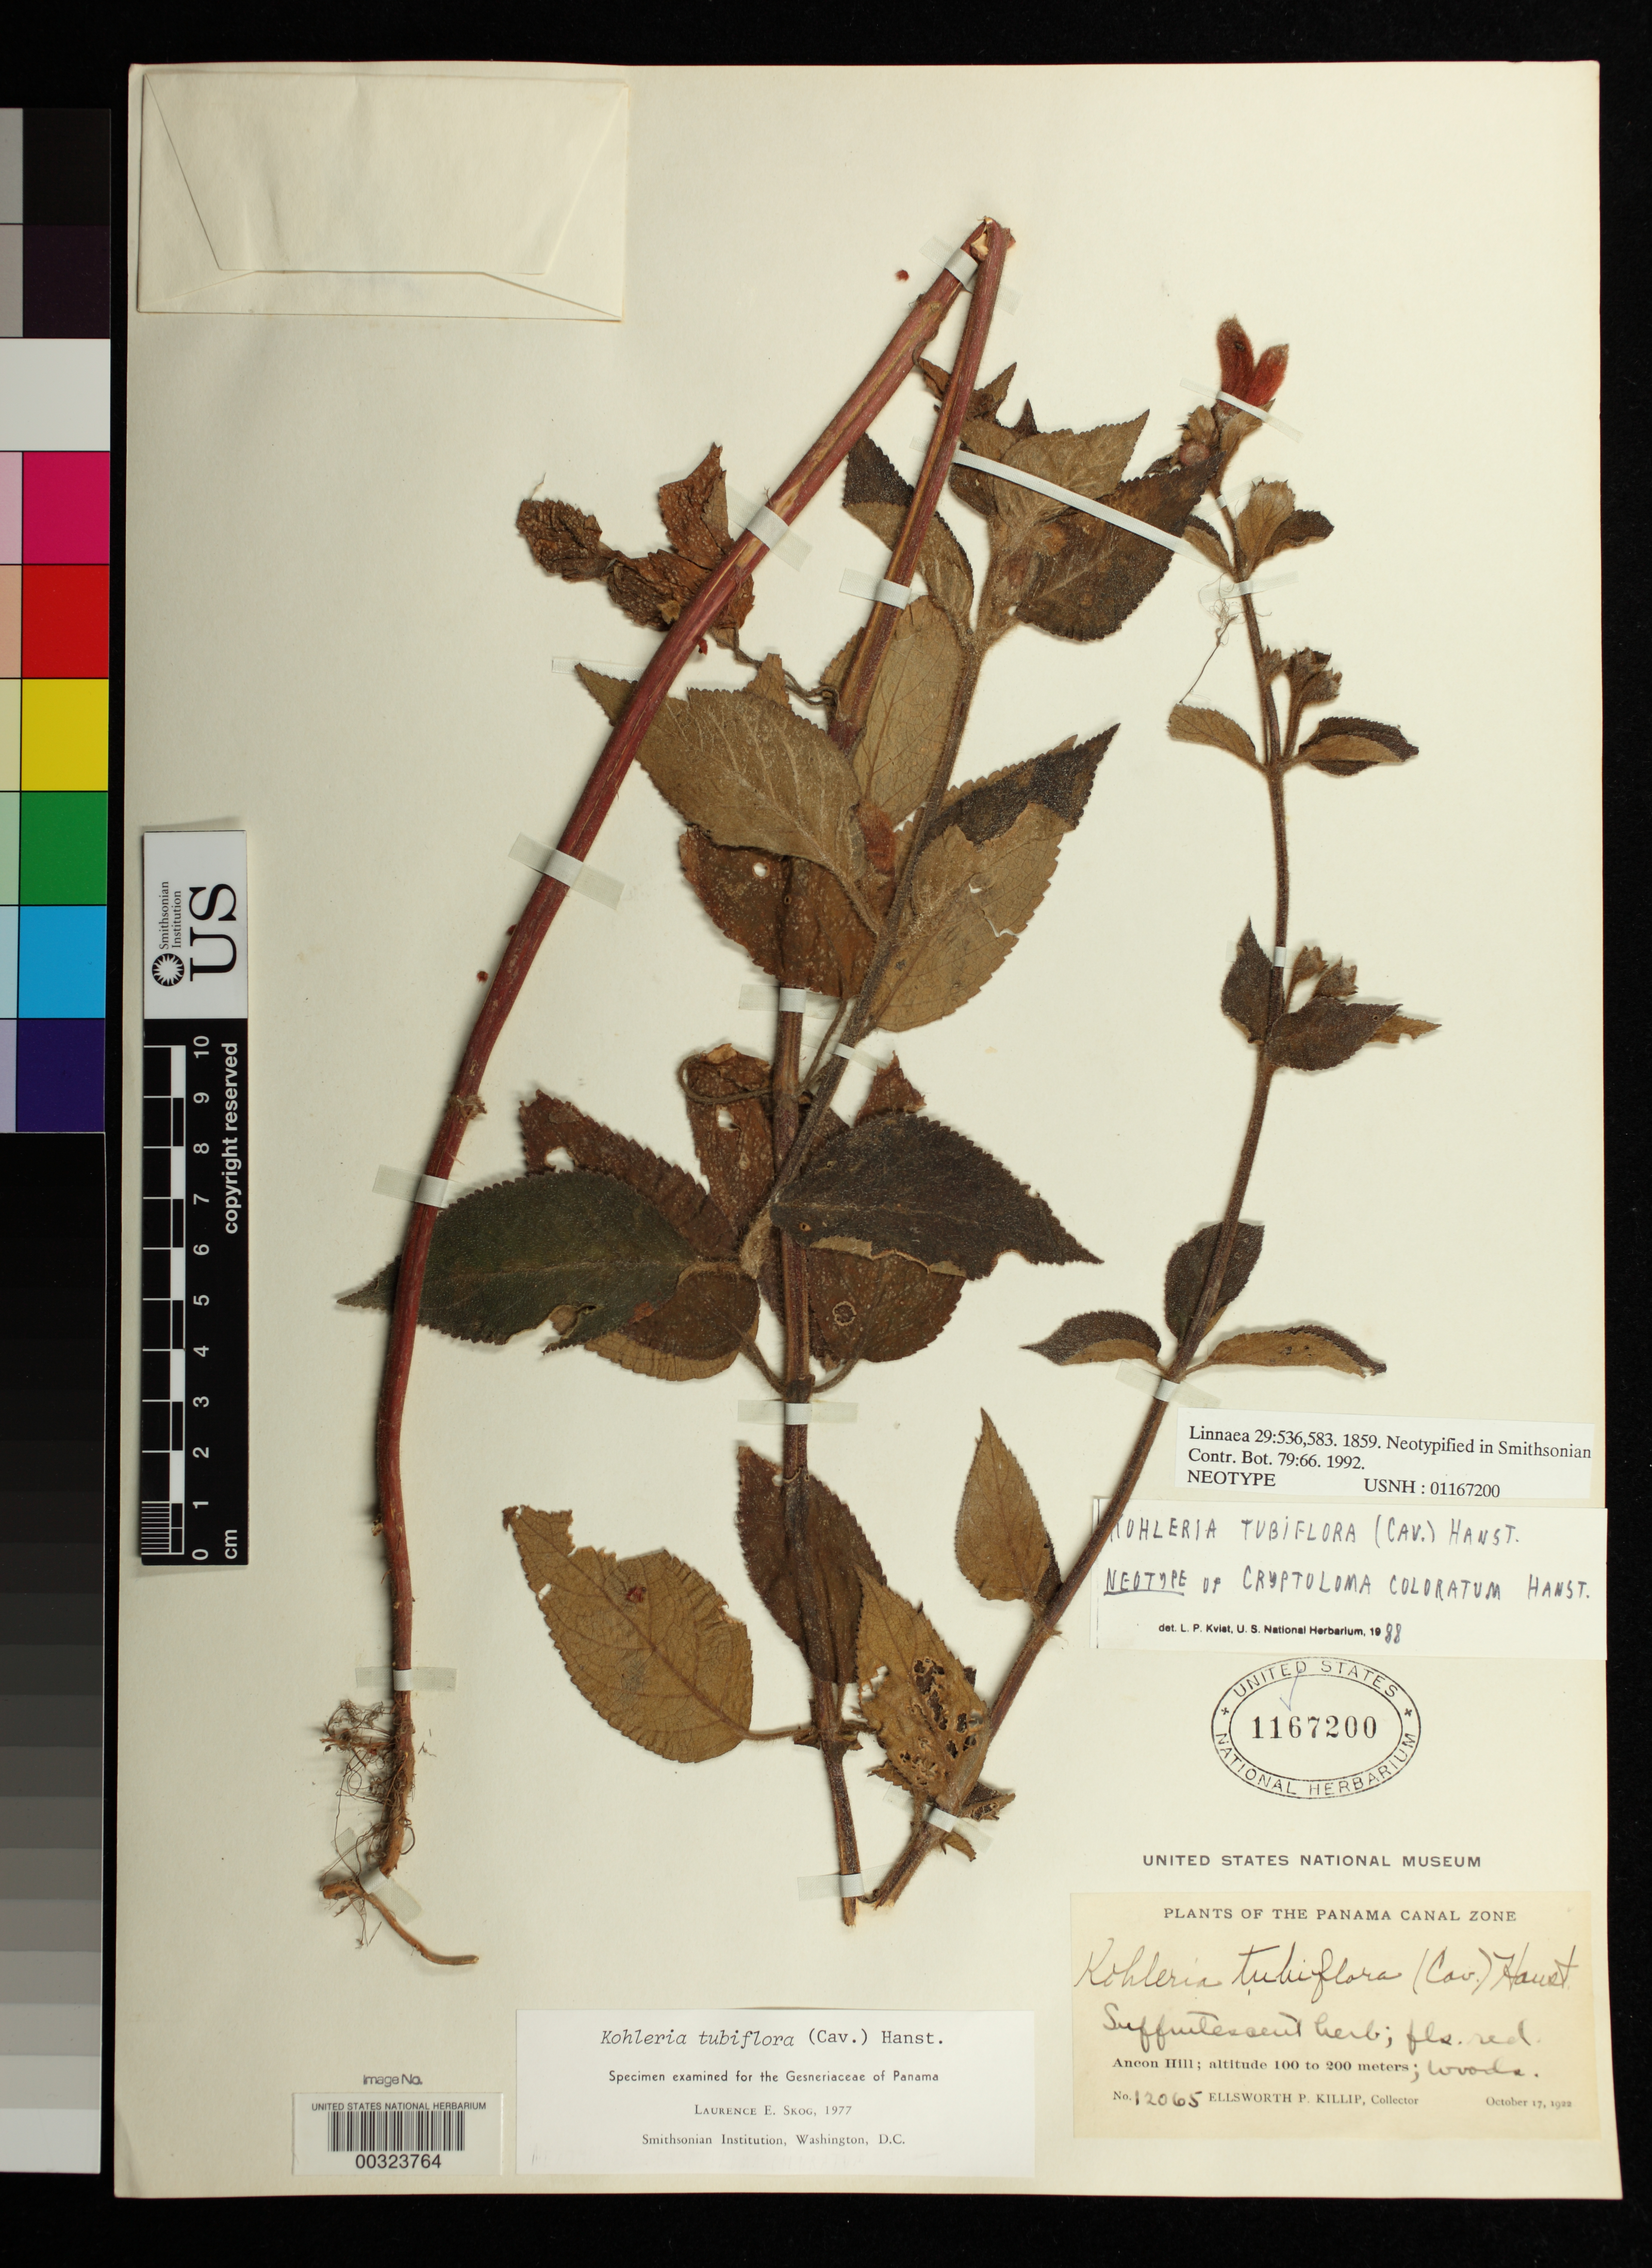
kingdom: Plantae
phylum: Tracheophyta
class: Magnoliopsida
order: Lamiales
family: Gesneriaceae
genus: Cryptoloma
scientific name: Cryptoloma coloratum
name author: Hanst.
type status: Neotype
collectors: E. P. Killip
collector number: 12065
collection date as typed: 17 Oct 1922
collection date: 1922-10-17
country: Panama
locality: Ancon Hill, woods.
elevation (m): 100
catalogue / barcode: US 1167200